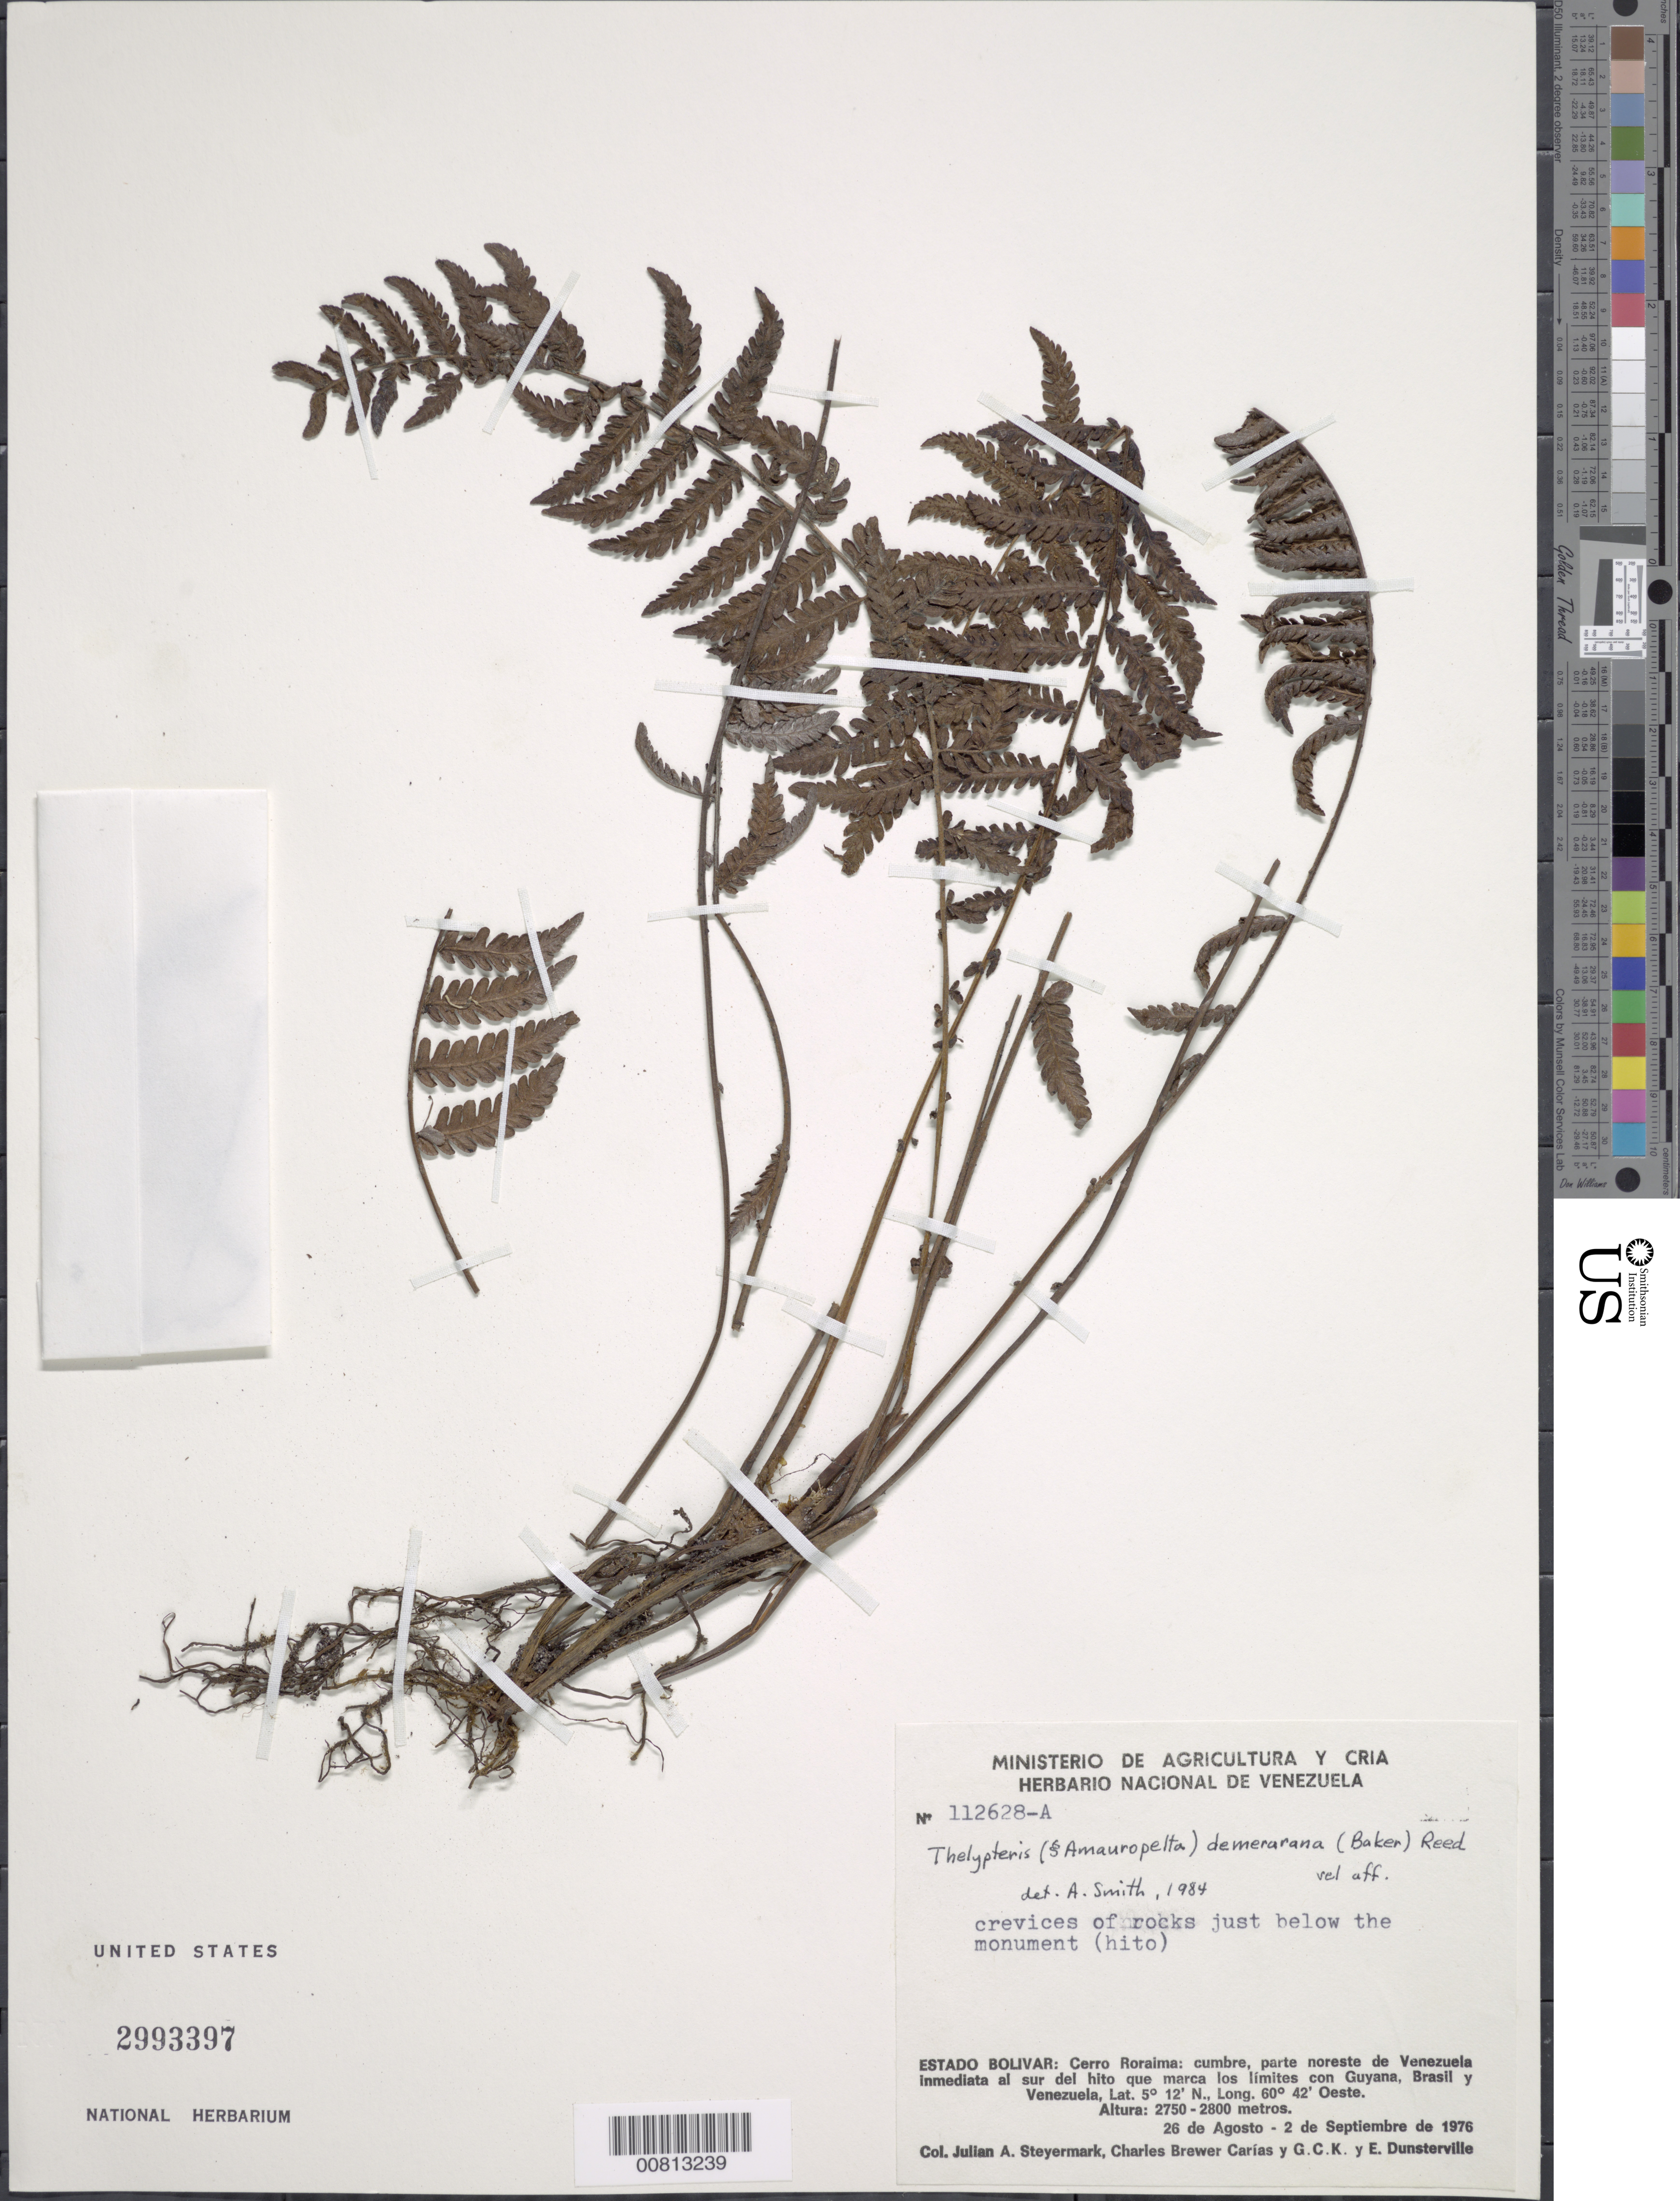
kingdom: Plantae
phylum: Tracheophyta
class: Polypodiopsida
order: Polypodiales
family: Thelypteridaceae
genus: Amauropelta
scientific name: Amauropelta demerarana (Baker) comb. nov., ined. 2015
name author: (Baker)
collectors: J. Steyermark, C. Brewer-Carias, G. C. K. Dunsterville & E. Dunsterville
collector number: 112628 A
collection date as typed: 26-Aug-76 to 2-Sep-76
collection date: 1976-08-26/1976-09-02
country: Venezuela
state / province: Bolívar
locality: Cerro Roraima: cumbre, parte NO de Venezuela immediata al sur del hito que marca los limites con Guyana, Brasil y Venezuela, in "El Valle", headwaters of Río Arabapó.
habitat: Crevices of rocks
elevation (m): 2750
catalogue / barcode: US 2993397